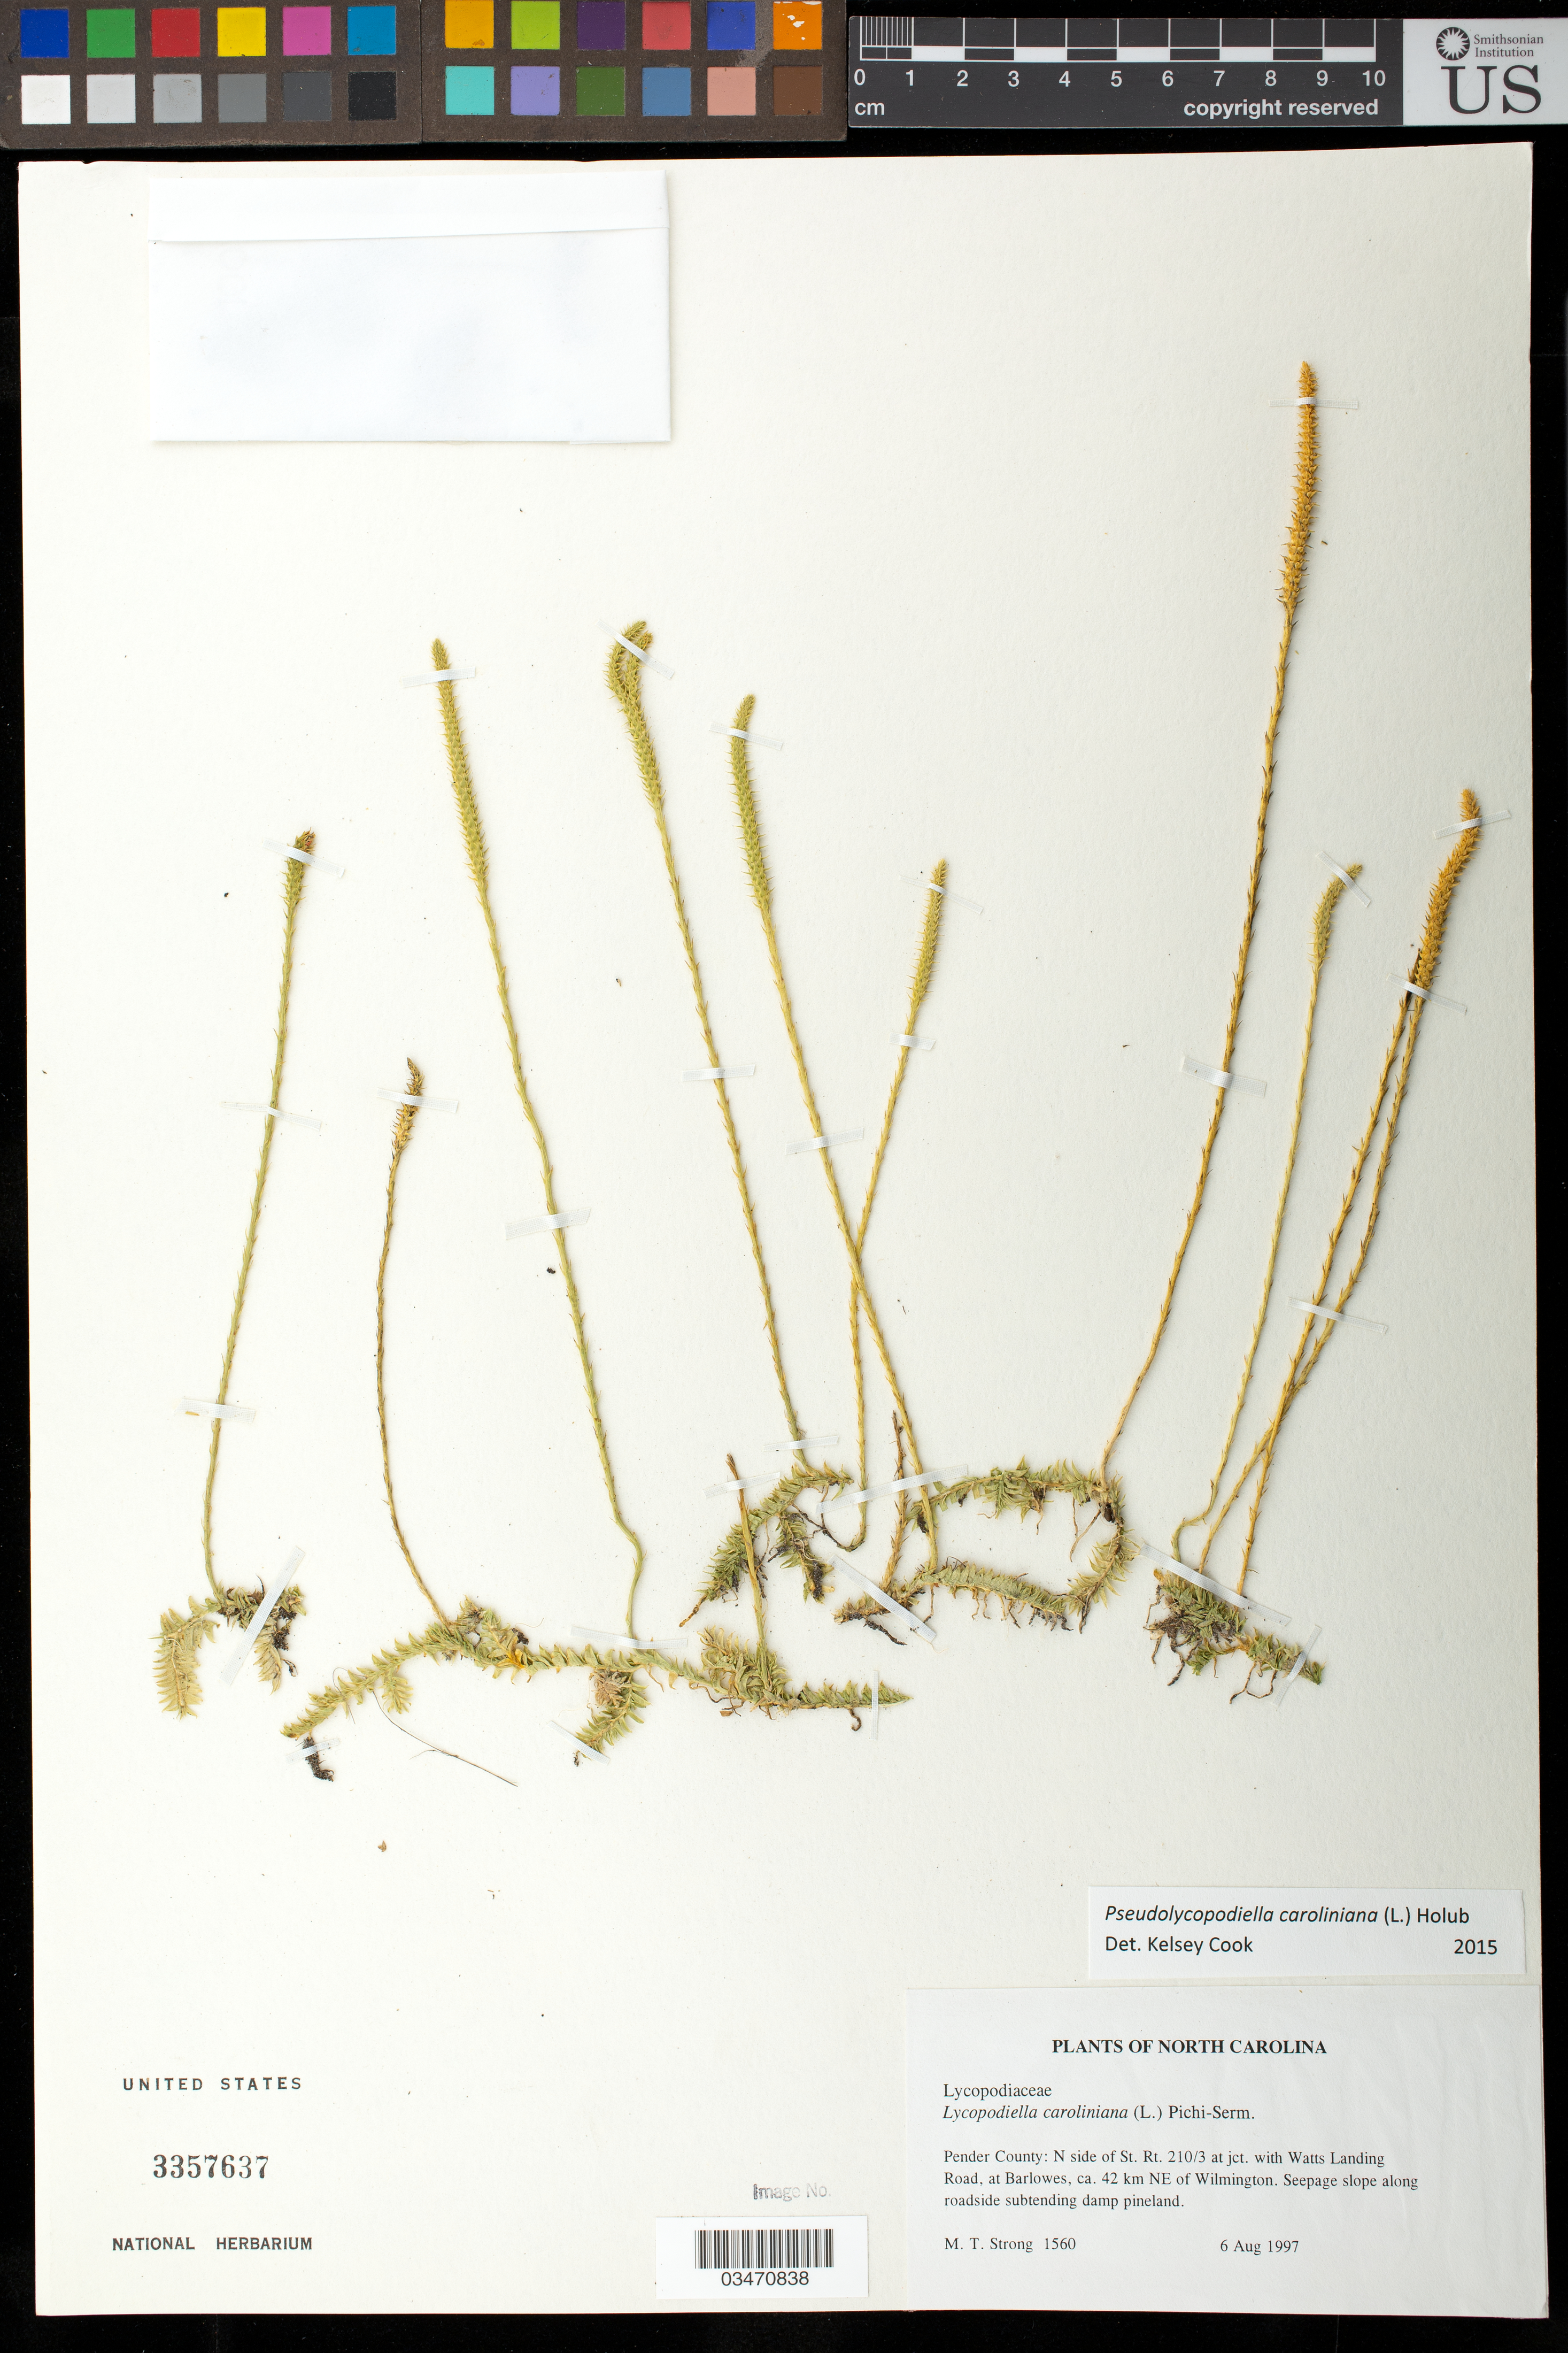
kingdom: Plantae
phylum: Tracheophyta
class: Lycopodiopsida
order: Lycopodiales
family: Lycopodiaceae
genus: Pseudolycopodiella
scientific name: Pseudolycopodiella caroliniana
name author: (L.) Holub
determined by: Cook, K.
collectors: M. T. Strong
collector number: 1560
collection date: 1997-08-06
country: United States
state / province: North Carolina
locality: Pender County: N side of St. Rt. 210/3 at jct with Watts Landing Road, at Barlowes, ca. 42 km NE of Wilmington.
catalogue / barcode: US 3357637